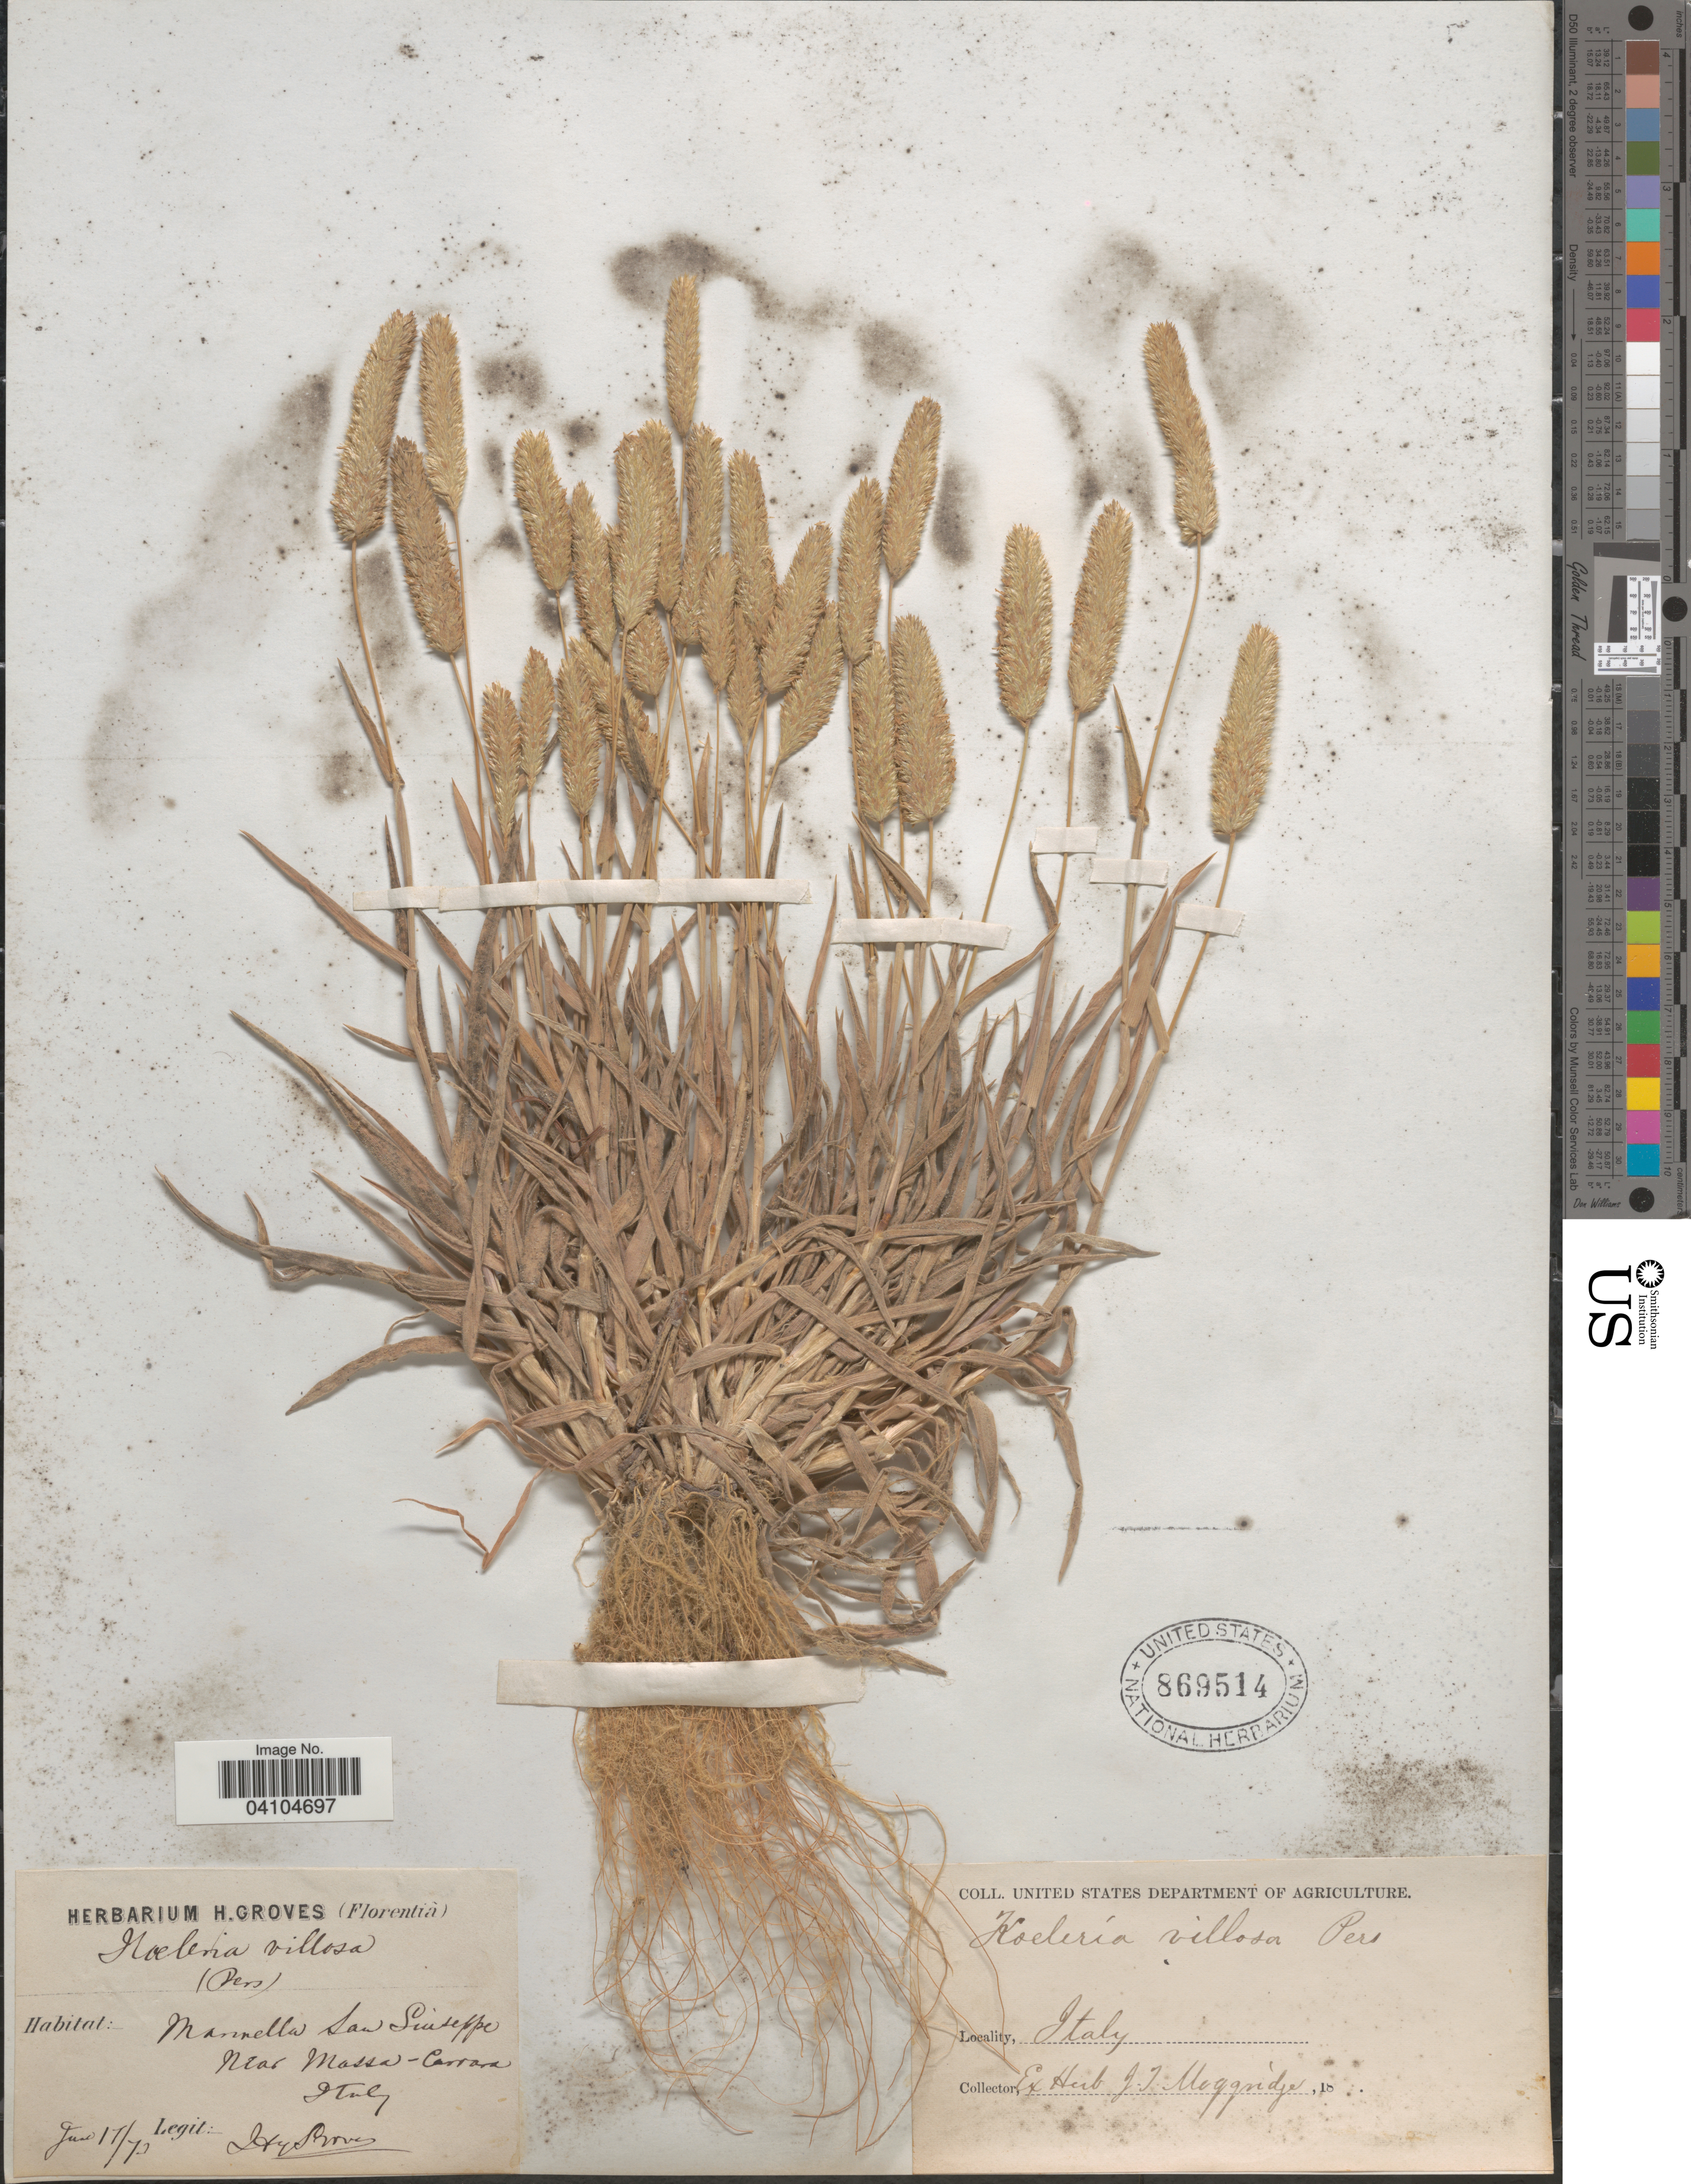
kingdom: Plantae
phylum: Tracheophyta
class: Liliopsida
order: Poales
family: Poaceae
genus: Rostraria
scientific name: Rostraria litorea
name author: (All.) Holub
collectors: H. Groves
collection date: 1872-06-17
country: Italy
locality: Mannella San Giuseppe. Near Massa-Carrara.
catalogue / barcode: US 869514